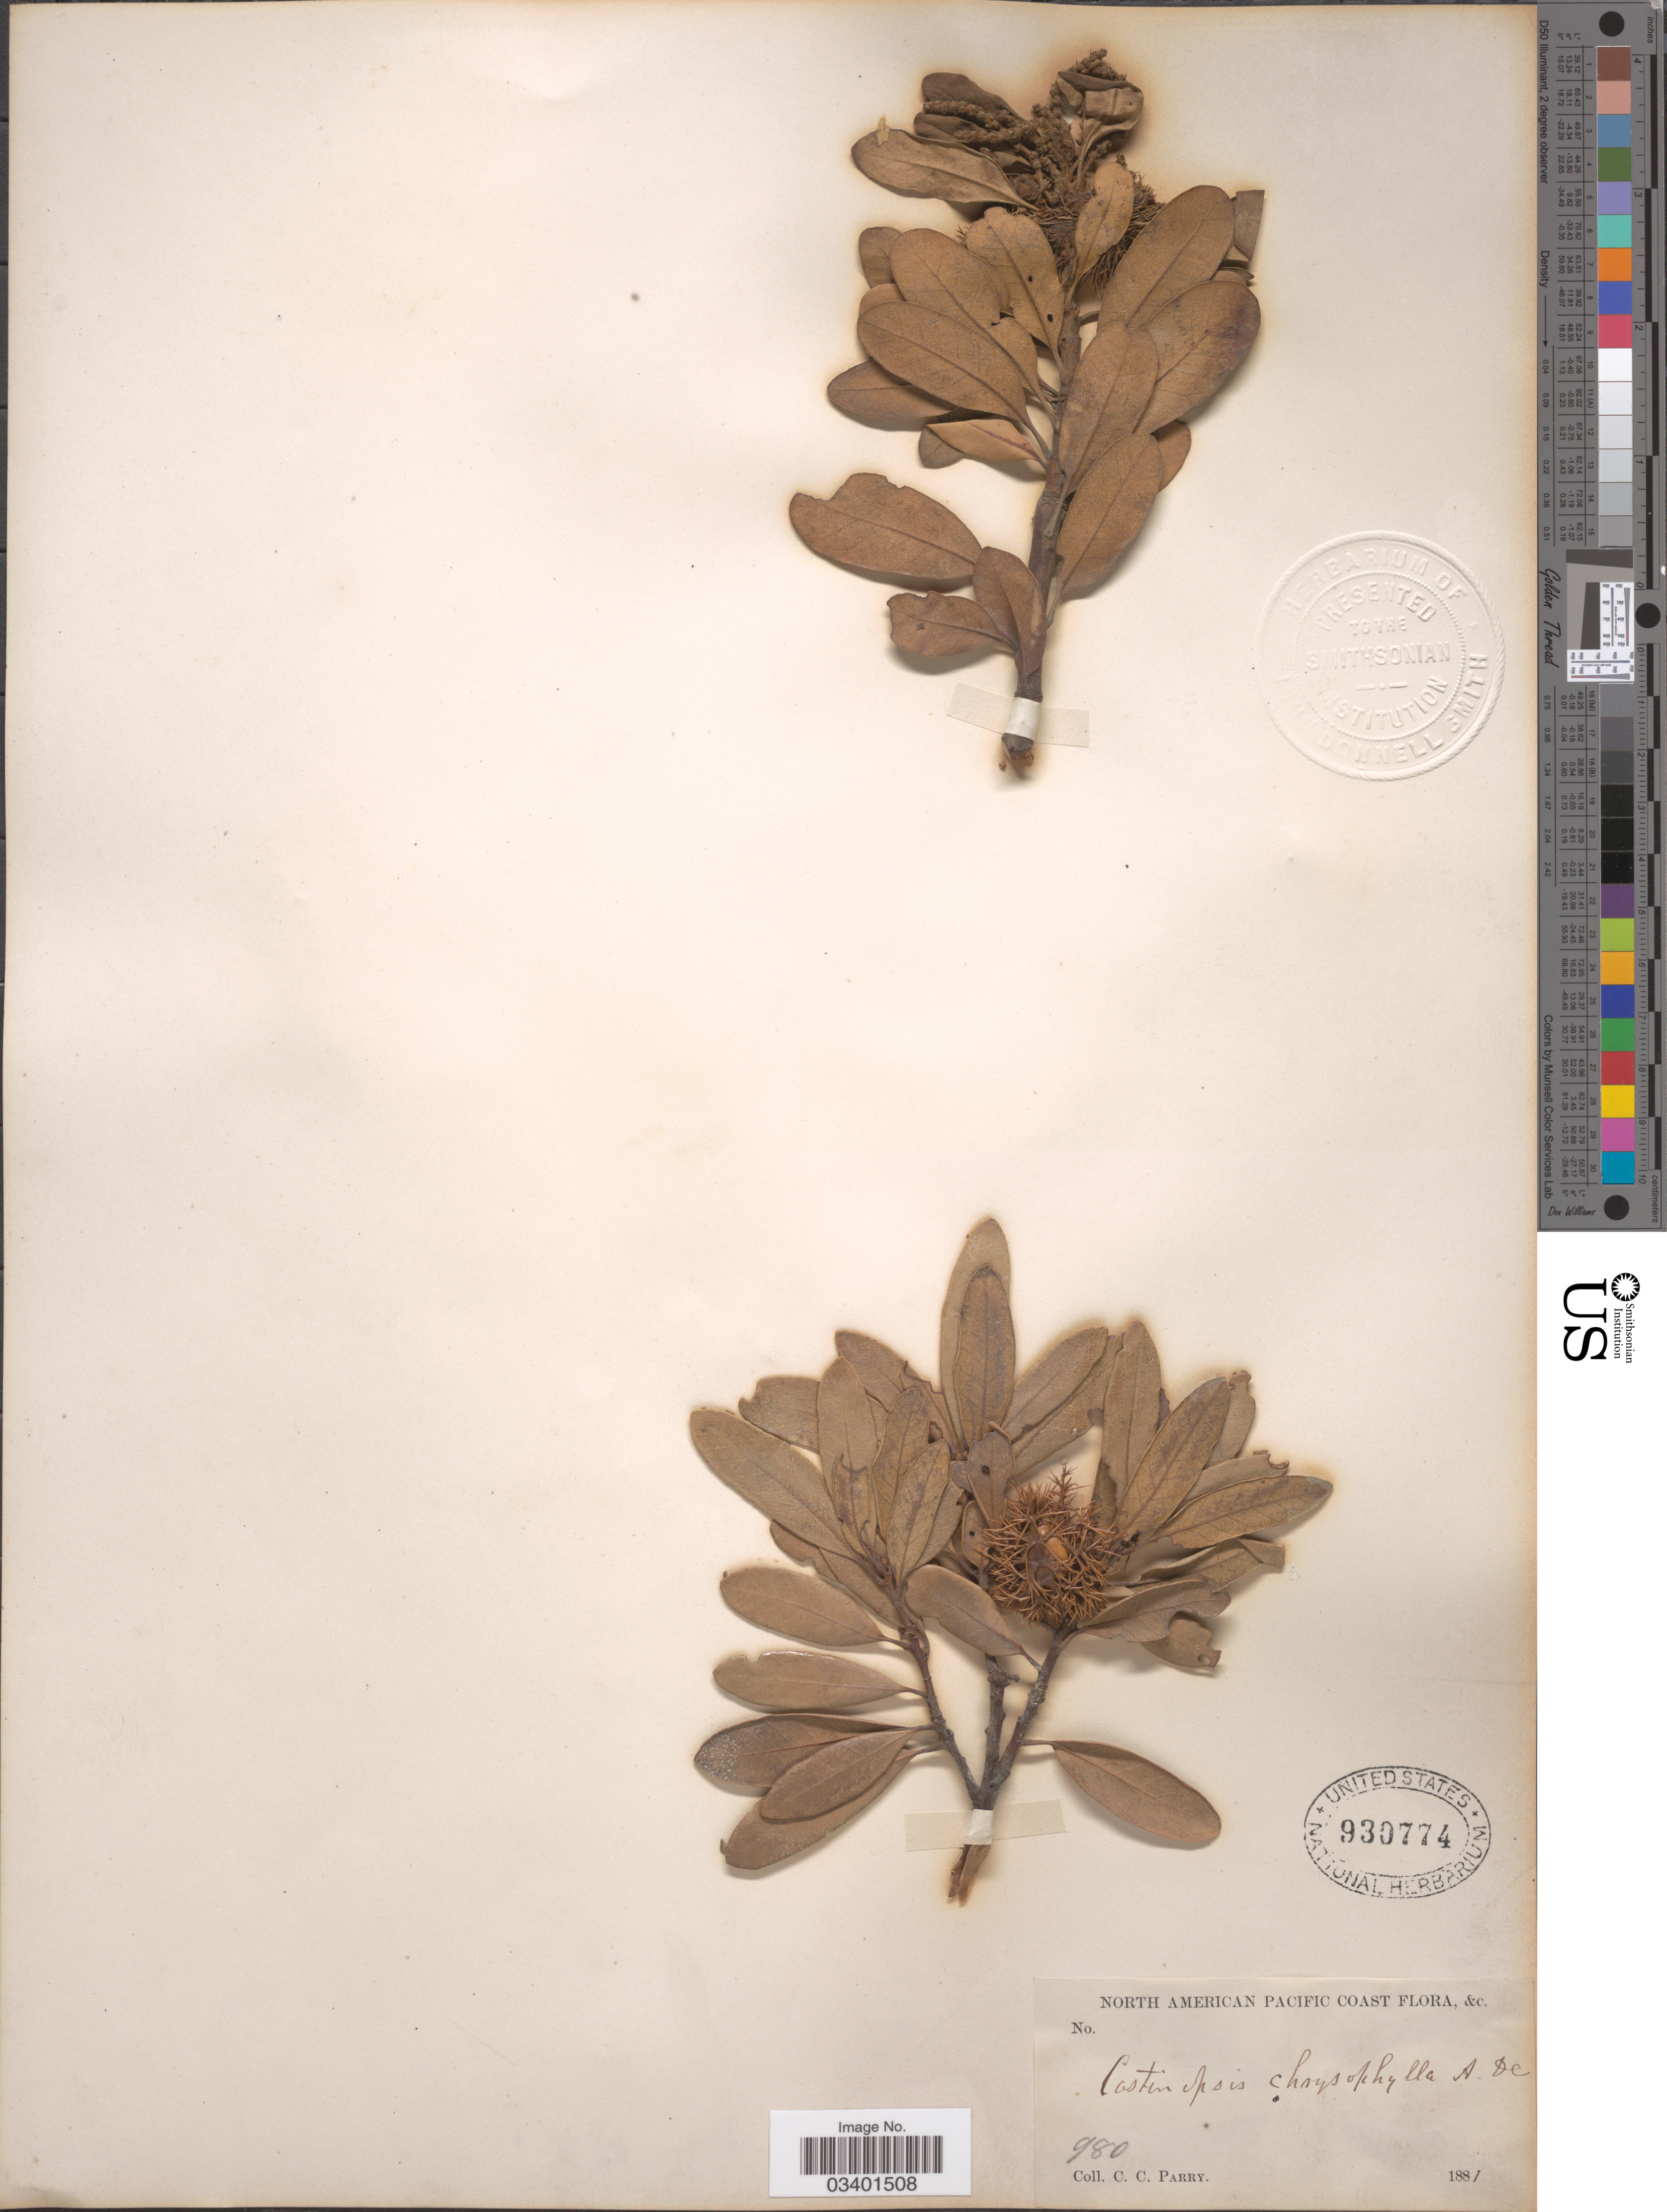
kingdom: Plantae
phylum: Tracheophyta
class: Magnoliopsida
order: Fagales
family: Fagaceae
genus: Chrysolepis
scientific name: Chrysolepis sempervirens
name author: (Kellogg) Hjelmq.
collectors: C. C. Parry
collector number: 980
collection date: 1881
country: United States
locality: Pacific Coast.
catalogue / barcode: US 930774